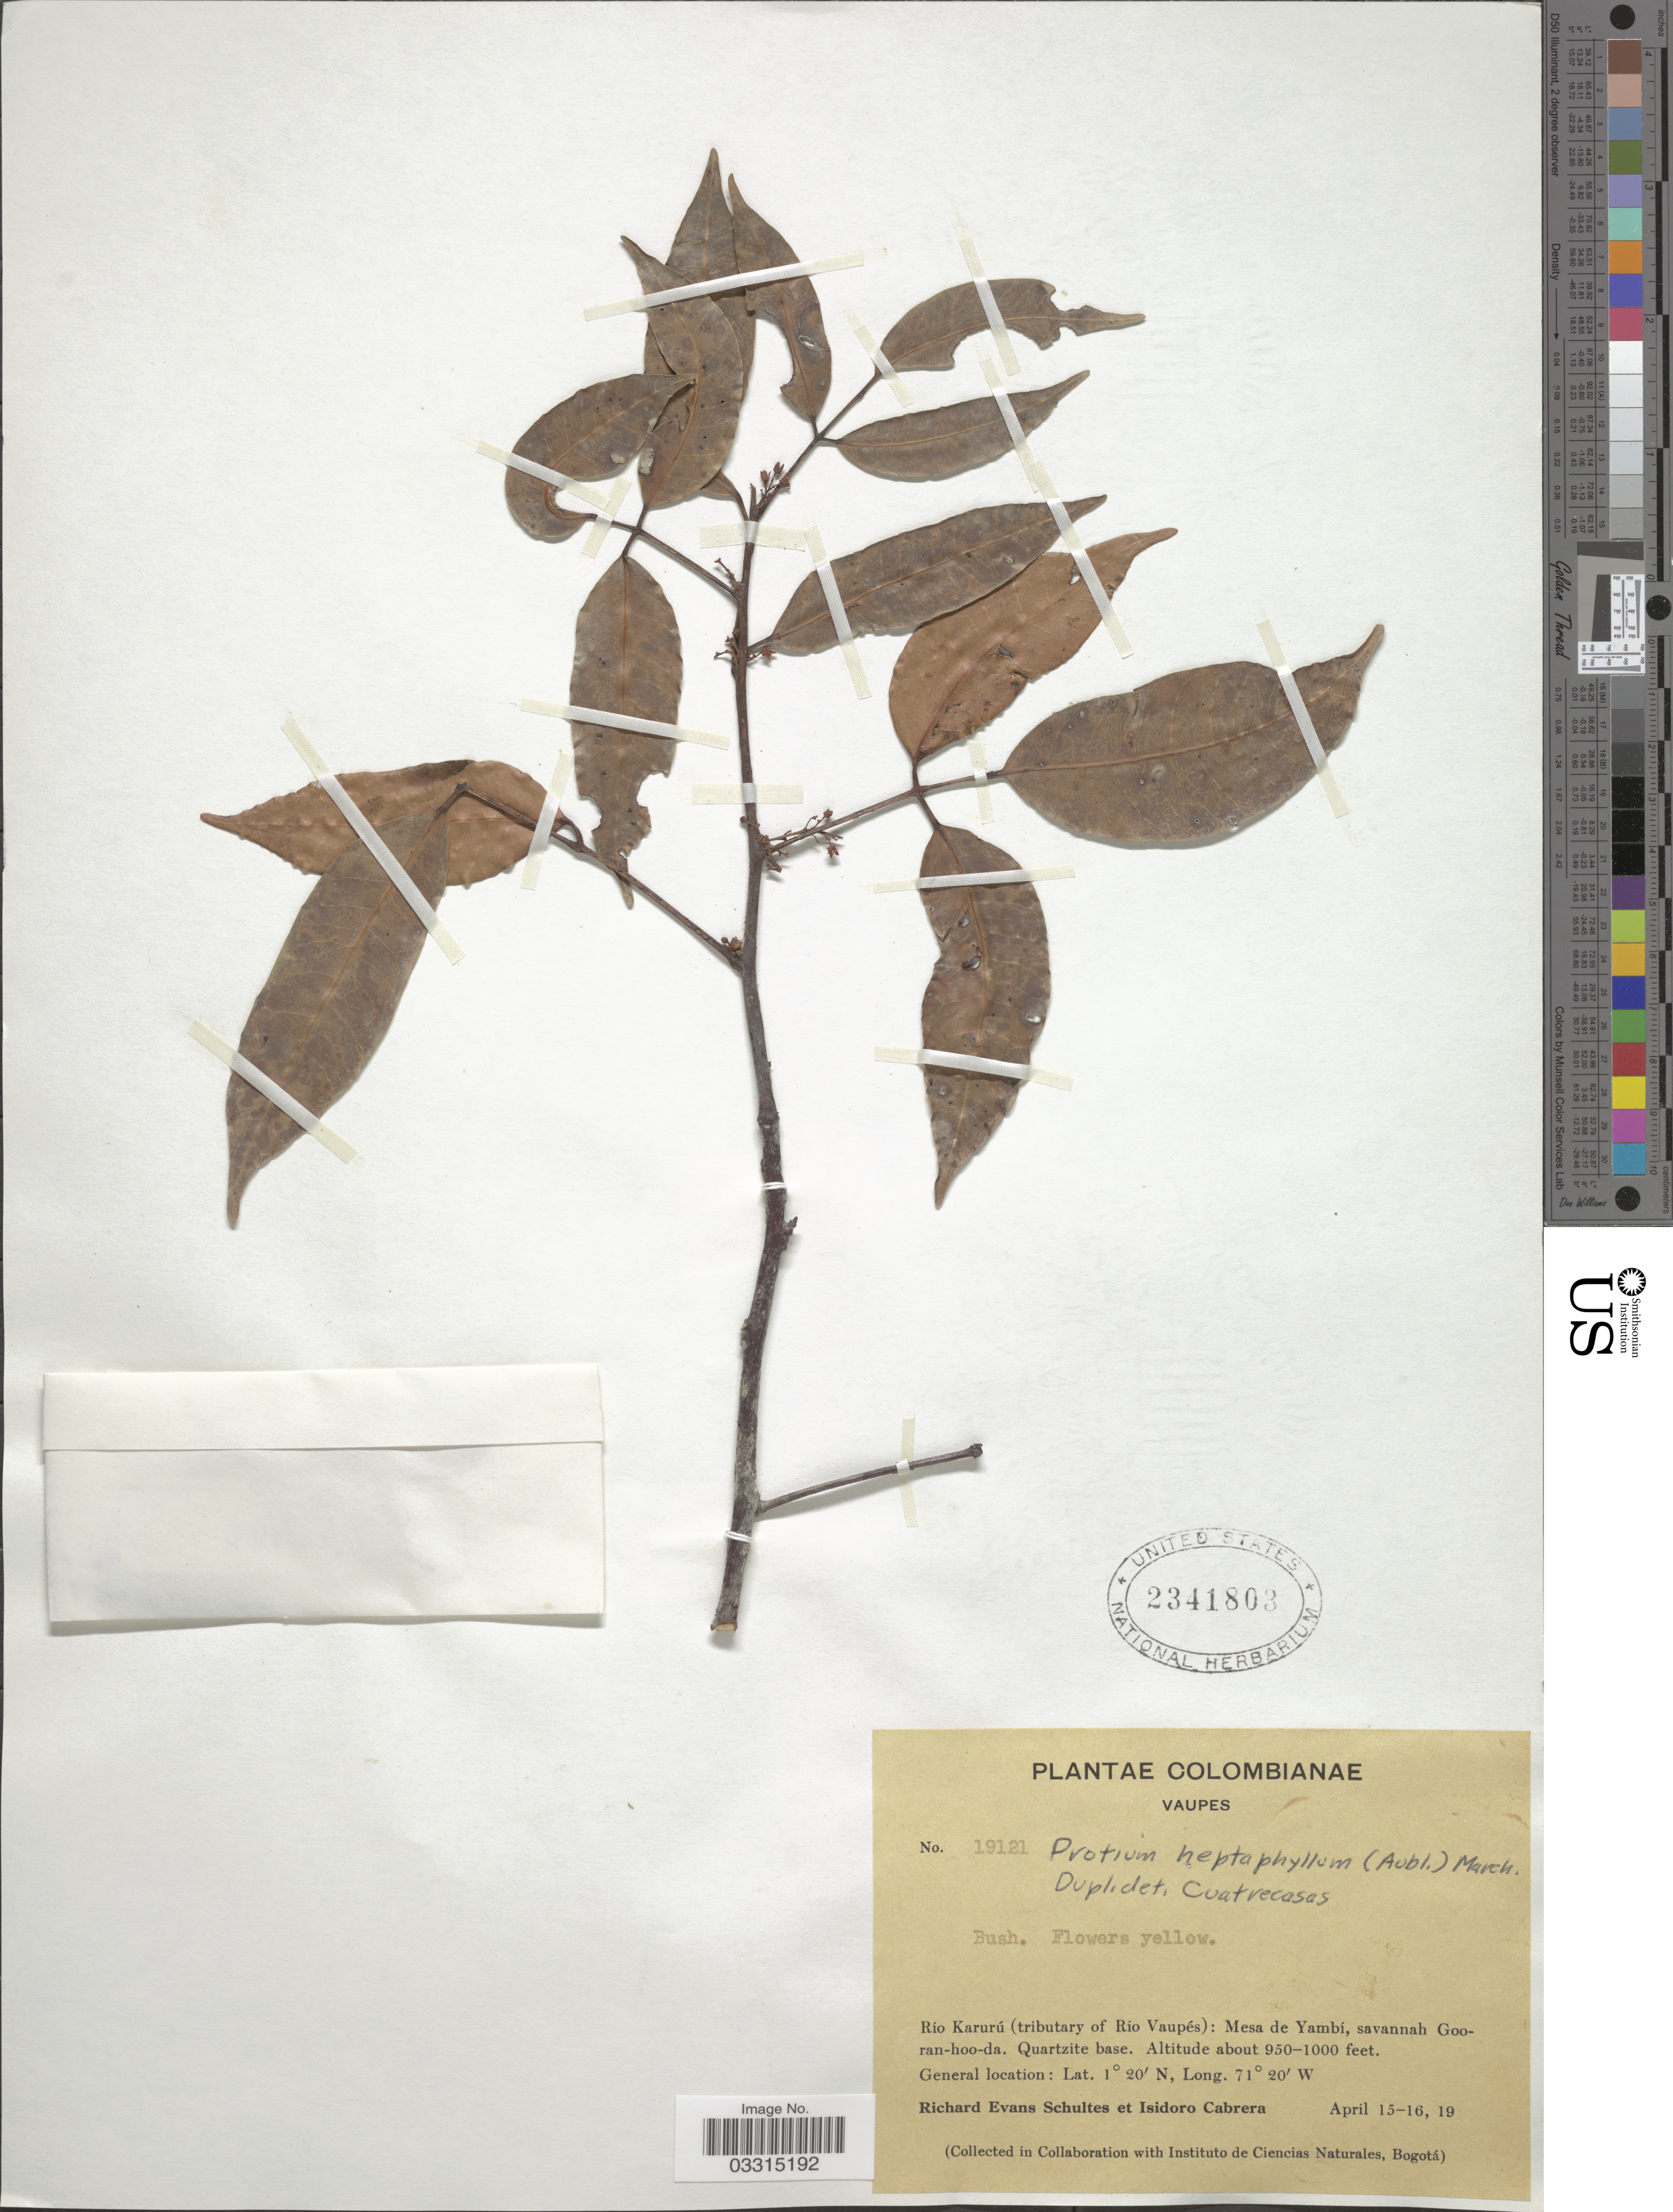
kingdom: Plantae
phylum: Tracheophyta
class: Magnoliopsida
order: Sapindales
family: Burseraceae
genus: Protium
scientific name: Protium heptaphyllum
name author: (Aubl.) Marchand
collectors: R. E. Schultes & I. Cabrera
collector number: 19121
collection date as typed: Transcribed d/m/y: 15/4/19 to 16/4/19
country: Colombia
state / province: Vaupés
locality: Río Karurú (tributary of Río Vaupés): Mesa de Yambí, savannah Gooran-hoo-da.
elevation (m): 290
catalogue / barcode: US 2341803